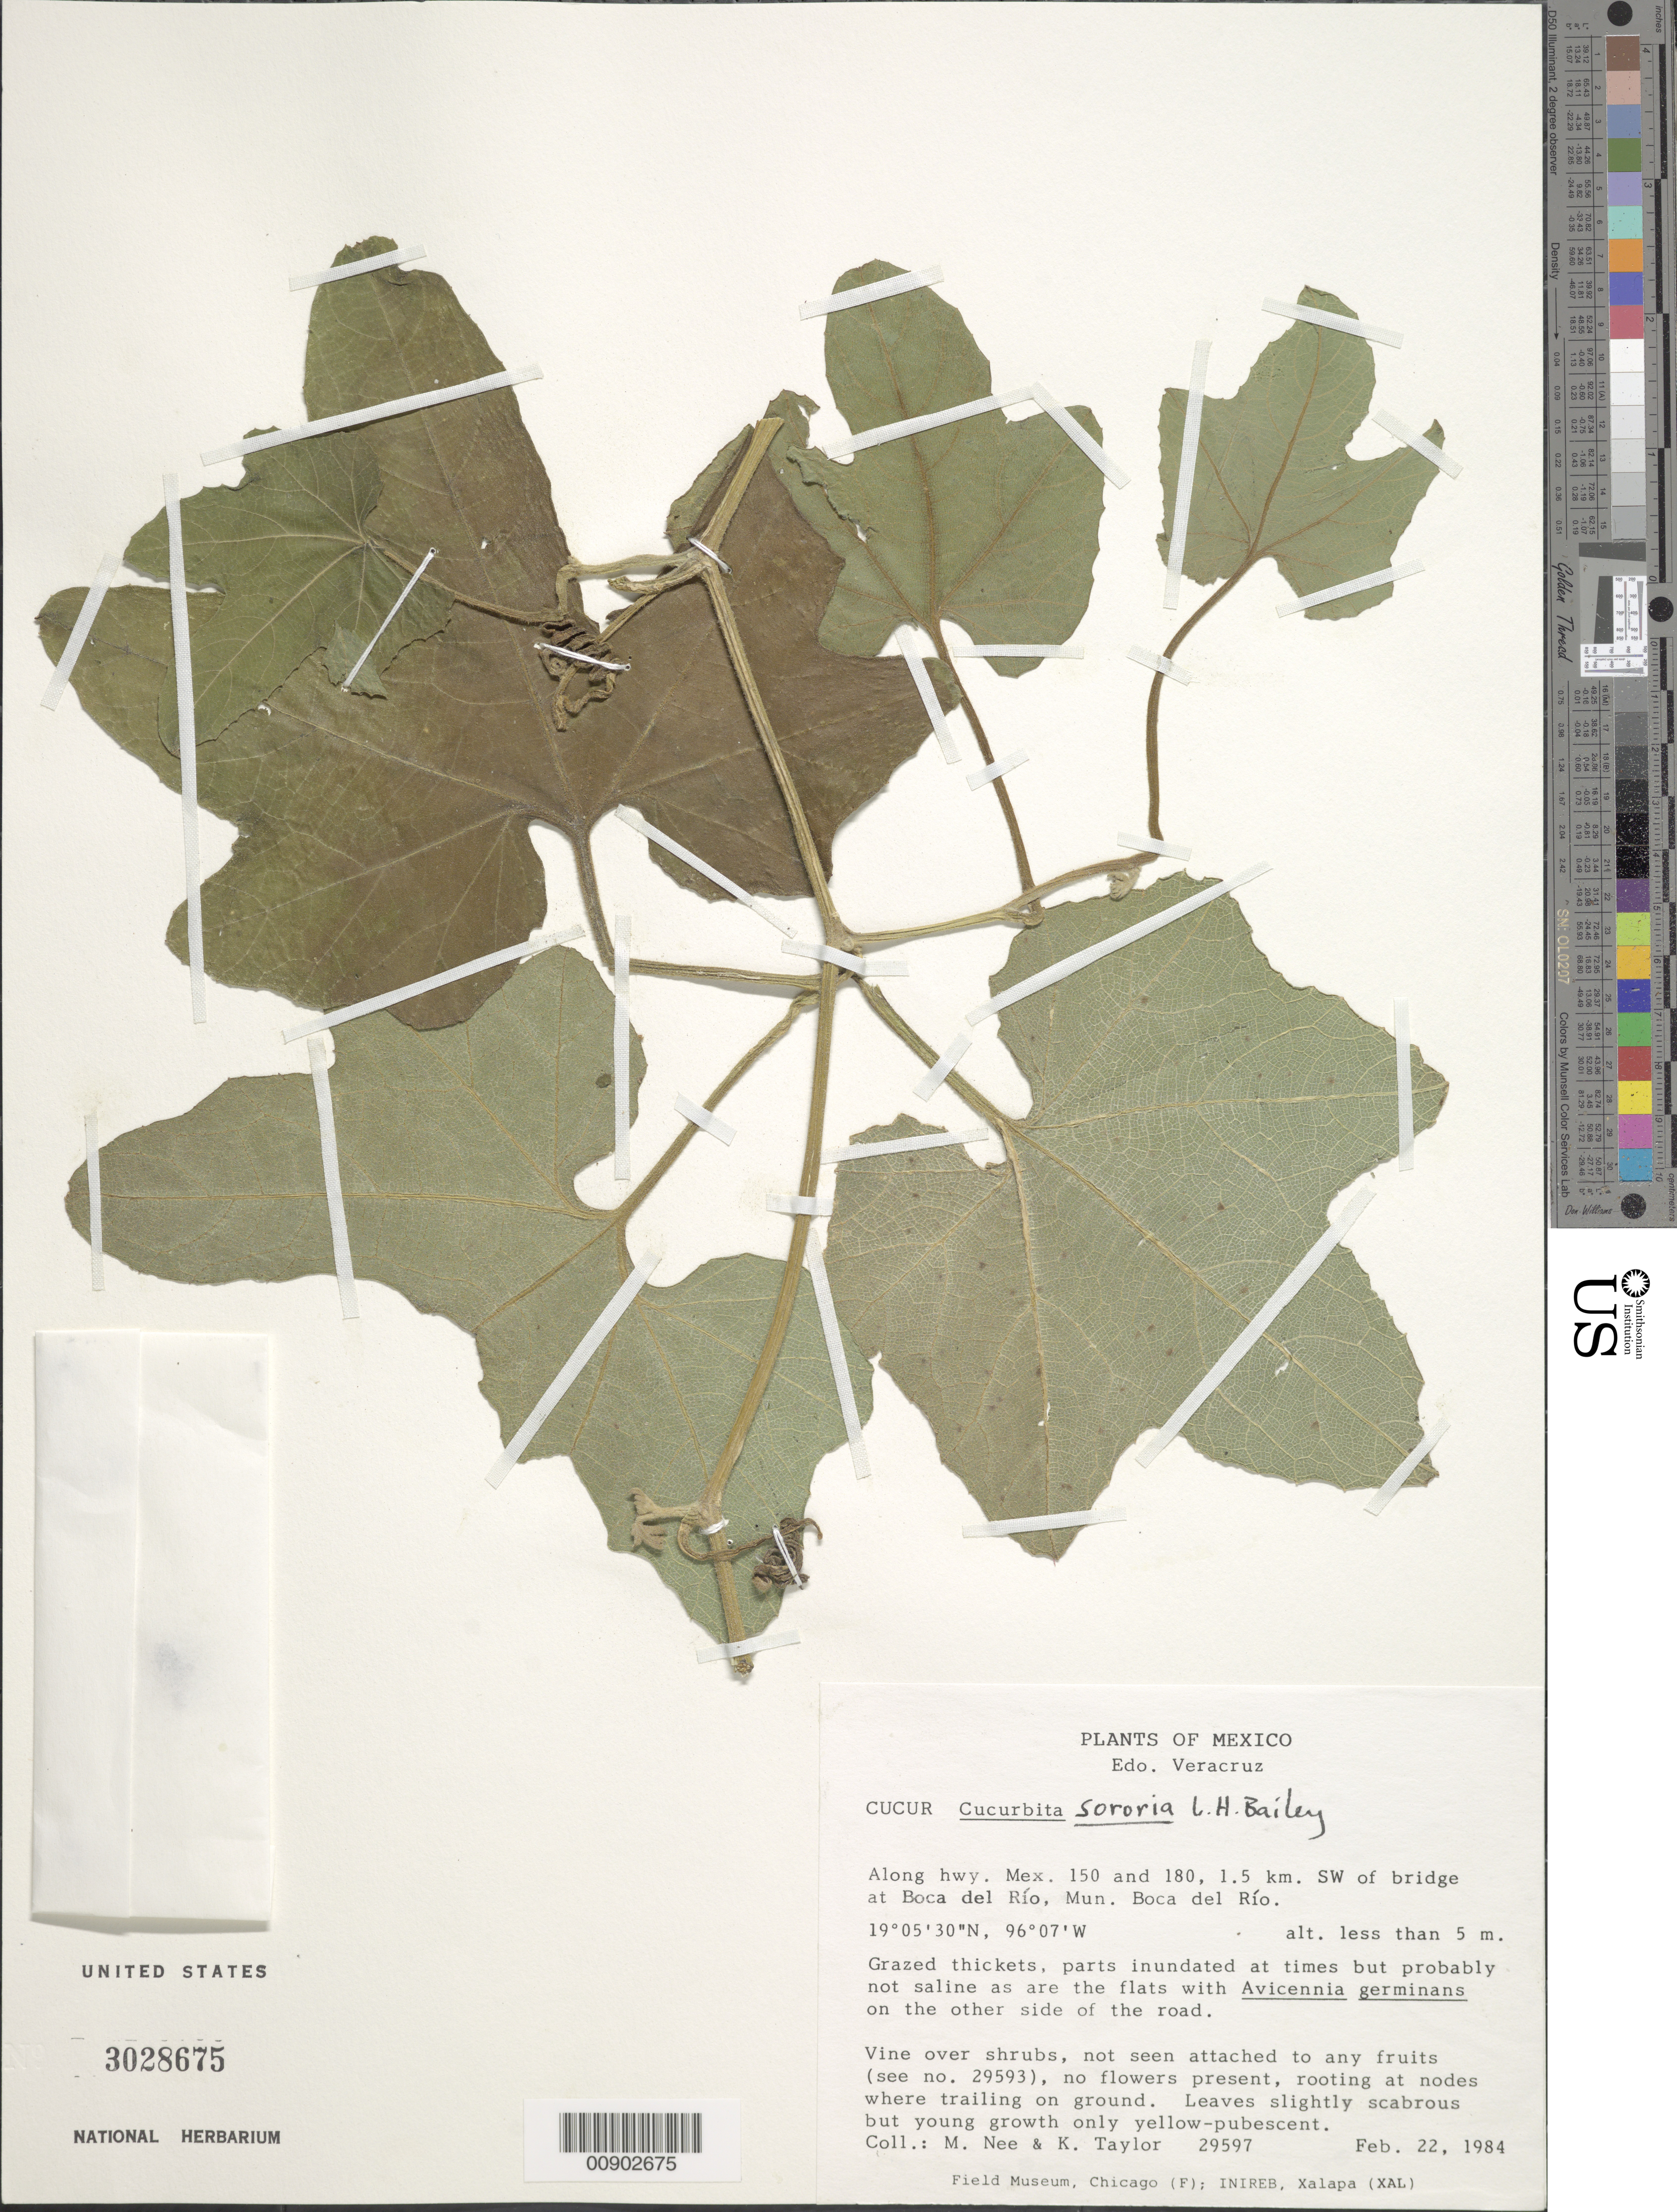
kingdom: Plantae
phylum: Tracheophyta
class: Magnoliopsida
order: Cucurbitales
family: Cucurbitaceae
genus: Cucurbita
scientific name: Cucurbita sororia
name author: L.H. Bailey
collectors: M. Nee & K. Taylor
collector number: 29597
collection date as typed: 22 Feb 1984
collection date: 1984-02-22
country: Mexico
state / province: Veracruz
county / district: Boca del Río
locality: Along hwy. Mex. 150 and 180, 1.5 km. SW of bridge at Boca del Río, Mun. Boca del Río, Veracruz.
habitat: Grazed thickets, parts inundated at times but probably not saline as are the flats with Avicennia germinans on the other side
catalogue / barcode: US 3028675